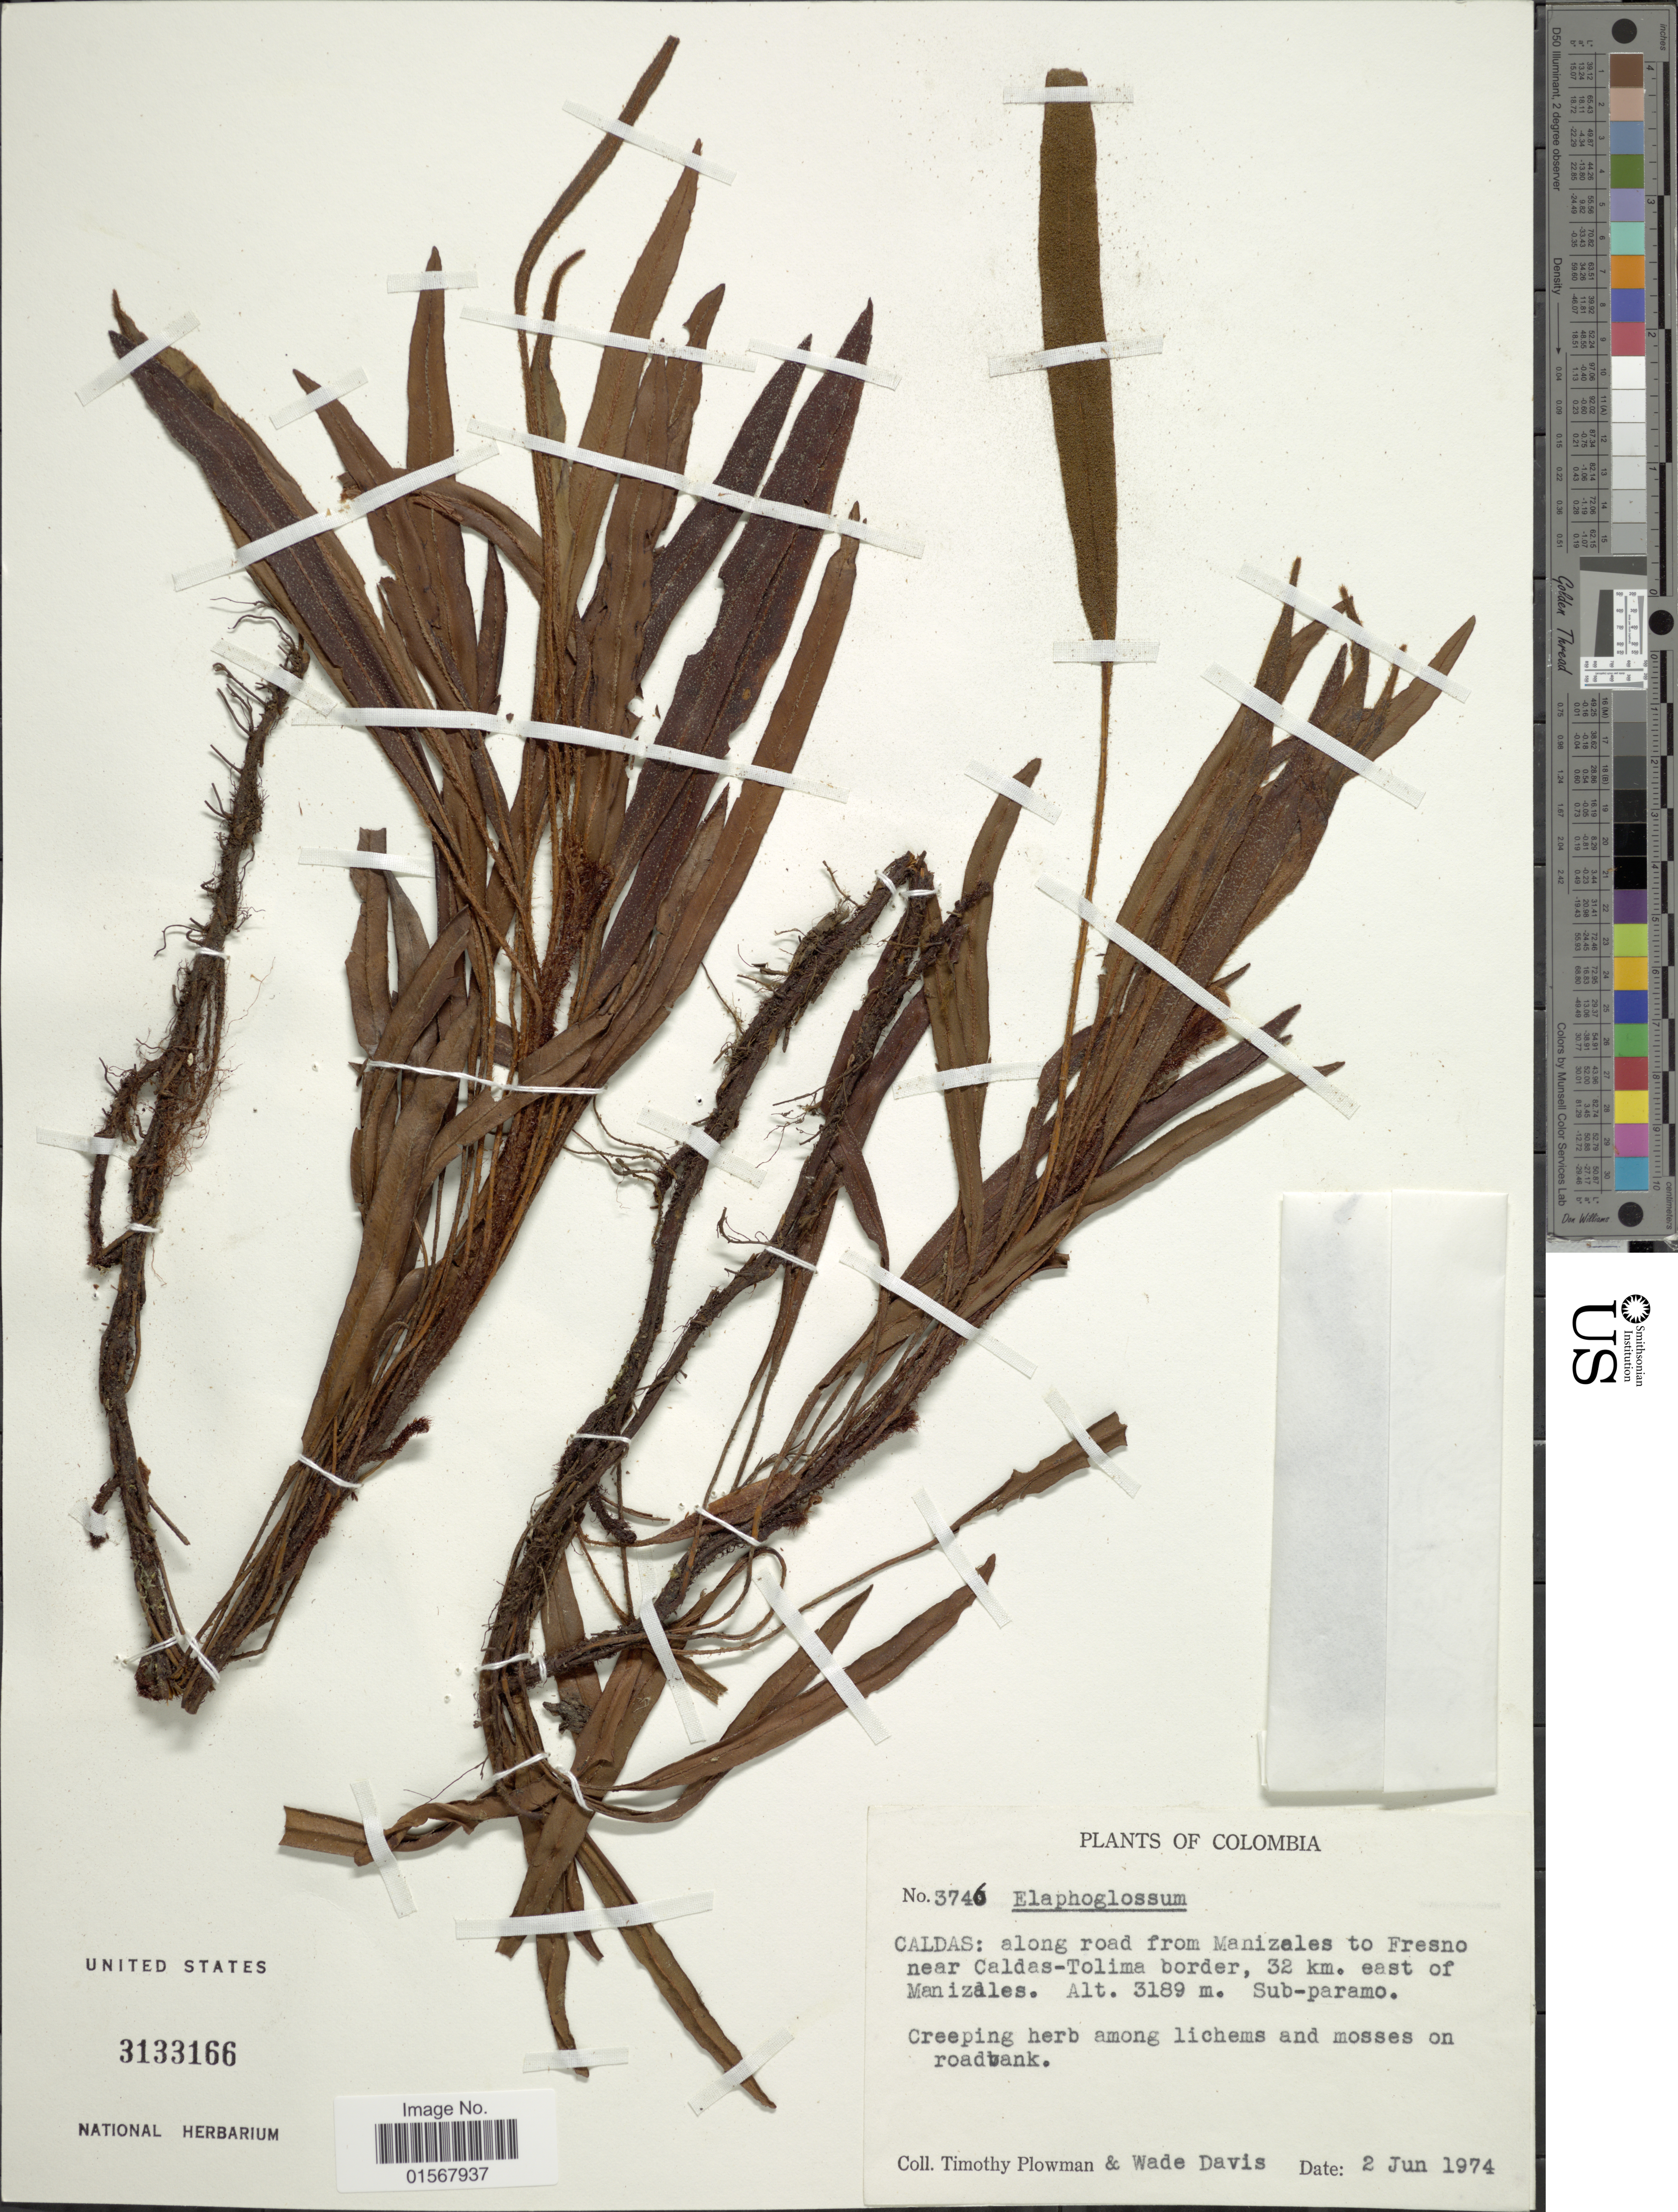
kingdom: Plantae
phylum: Tracheophyta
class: Polypodiopsida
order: Polypodiales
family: Dryopteridaceae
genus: Elaphoglossum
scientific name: Elaphoglossum sp.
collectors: T. Plowman & W. Davis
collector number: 3746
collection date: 1974-06-02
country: Colombia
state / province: Caldas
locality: Caldas: along road from Manizales to Fresno near Caldas-Tolima border, 32 km. east of Manizales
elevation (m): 3189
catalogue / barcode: US 3133166